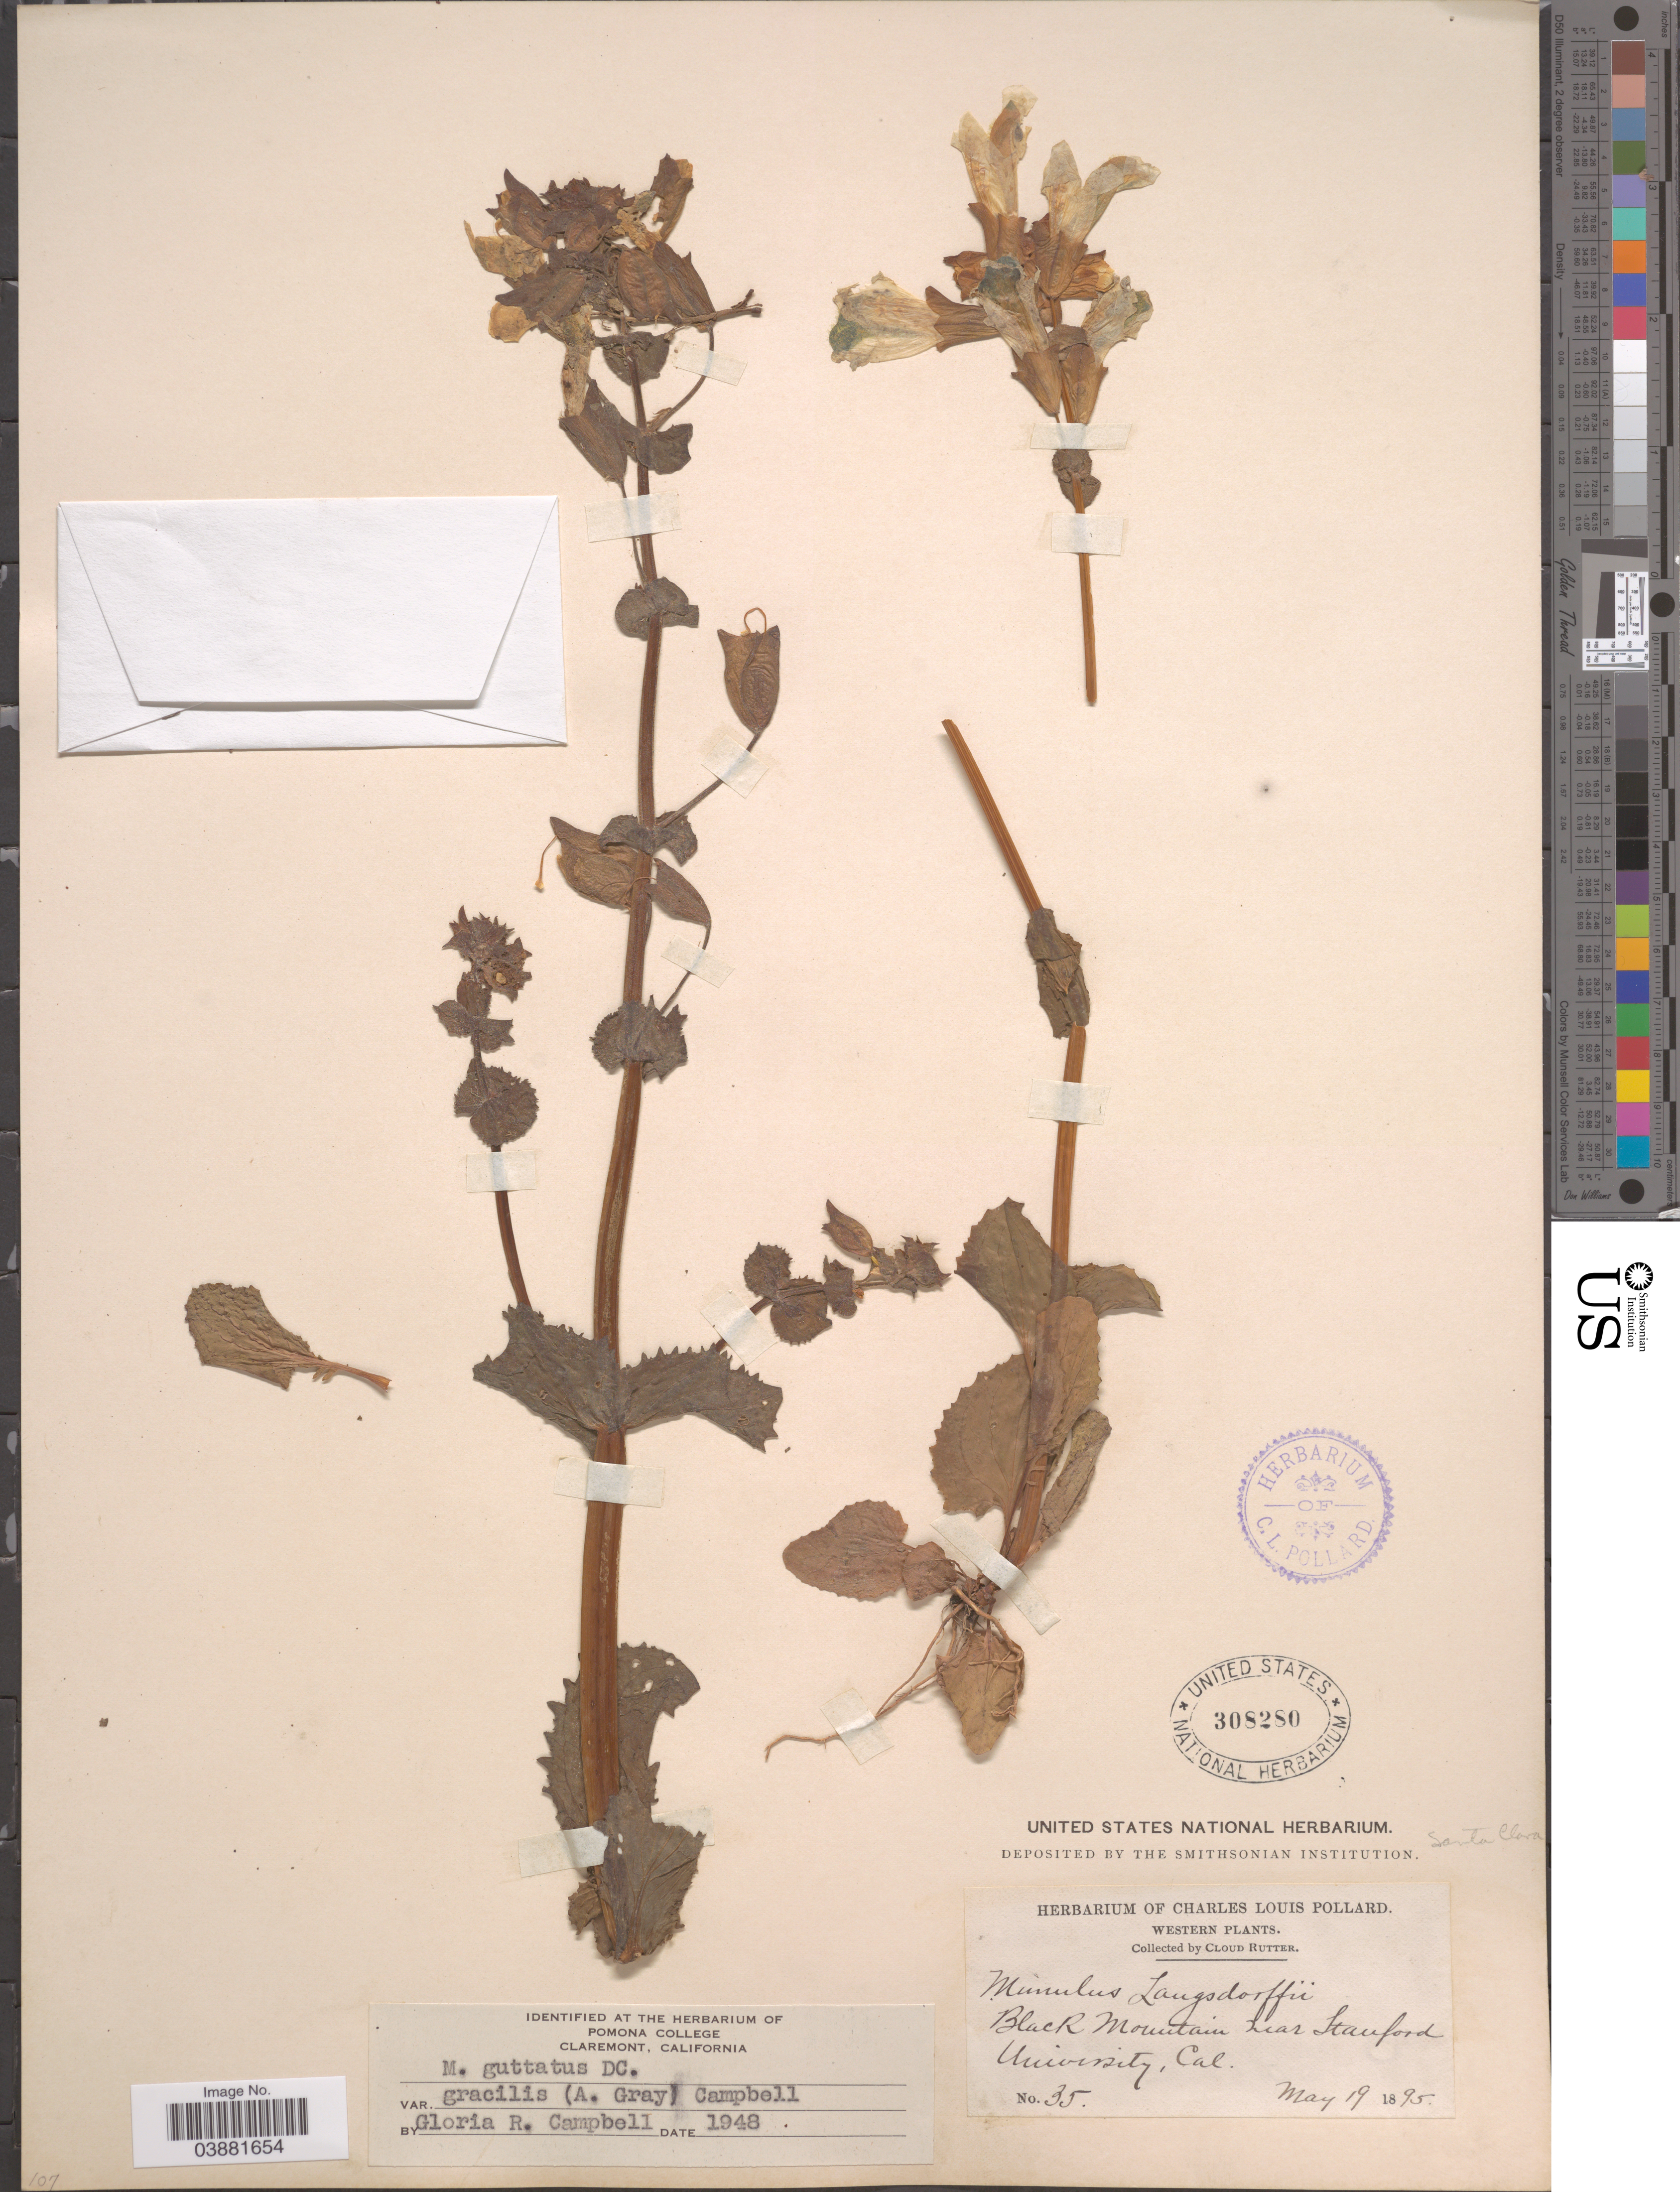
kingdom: Plantae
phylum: Tracheophyta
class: Magnoliopsida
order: Lamiales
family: Phrymaceae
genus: Mimulus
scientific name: Mimulus guttatus var. gracilis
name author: (A. Gray) G.R. Campb.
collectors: C. Rutter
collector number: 35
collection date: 1895-05-19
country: United States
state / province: California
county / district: Santa Clara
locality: Western. Black Mountain near Stanford University.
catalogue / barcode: US 308280